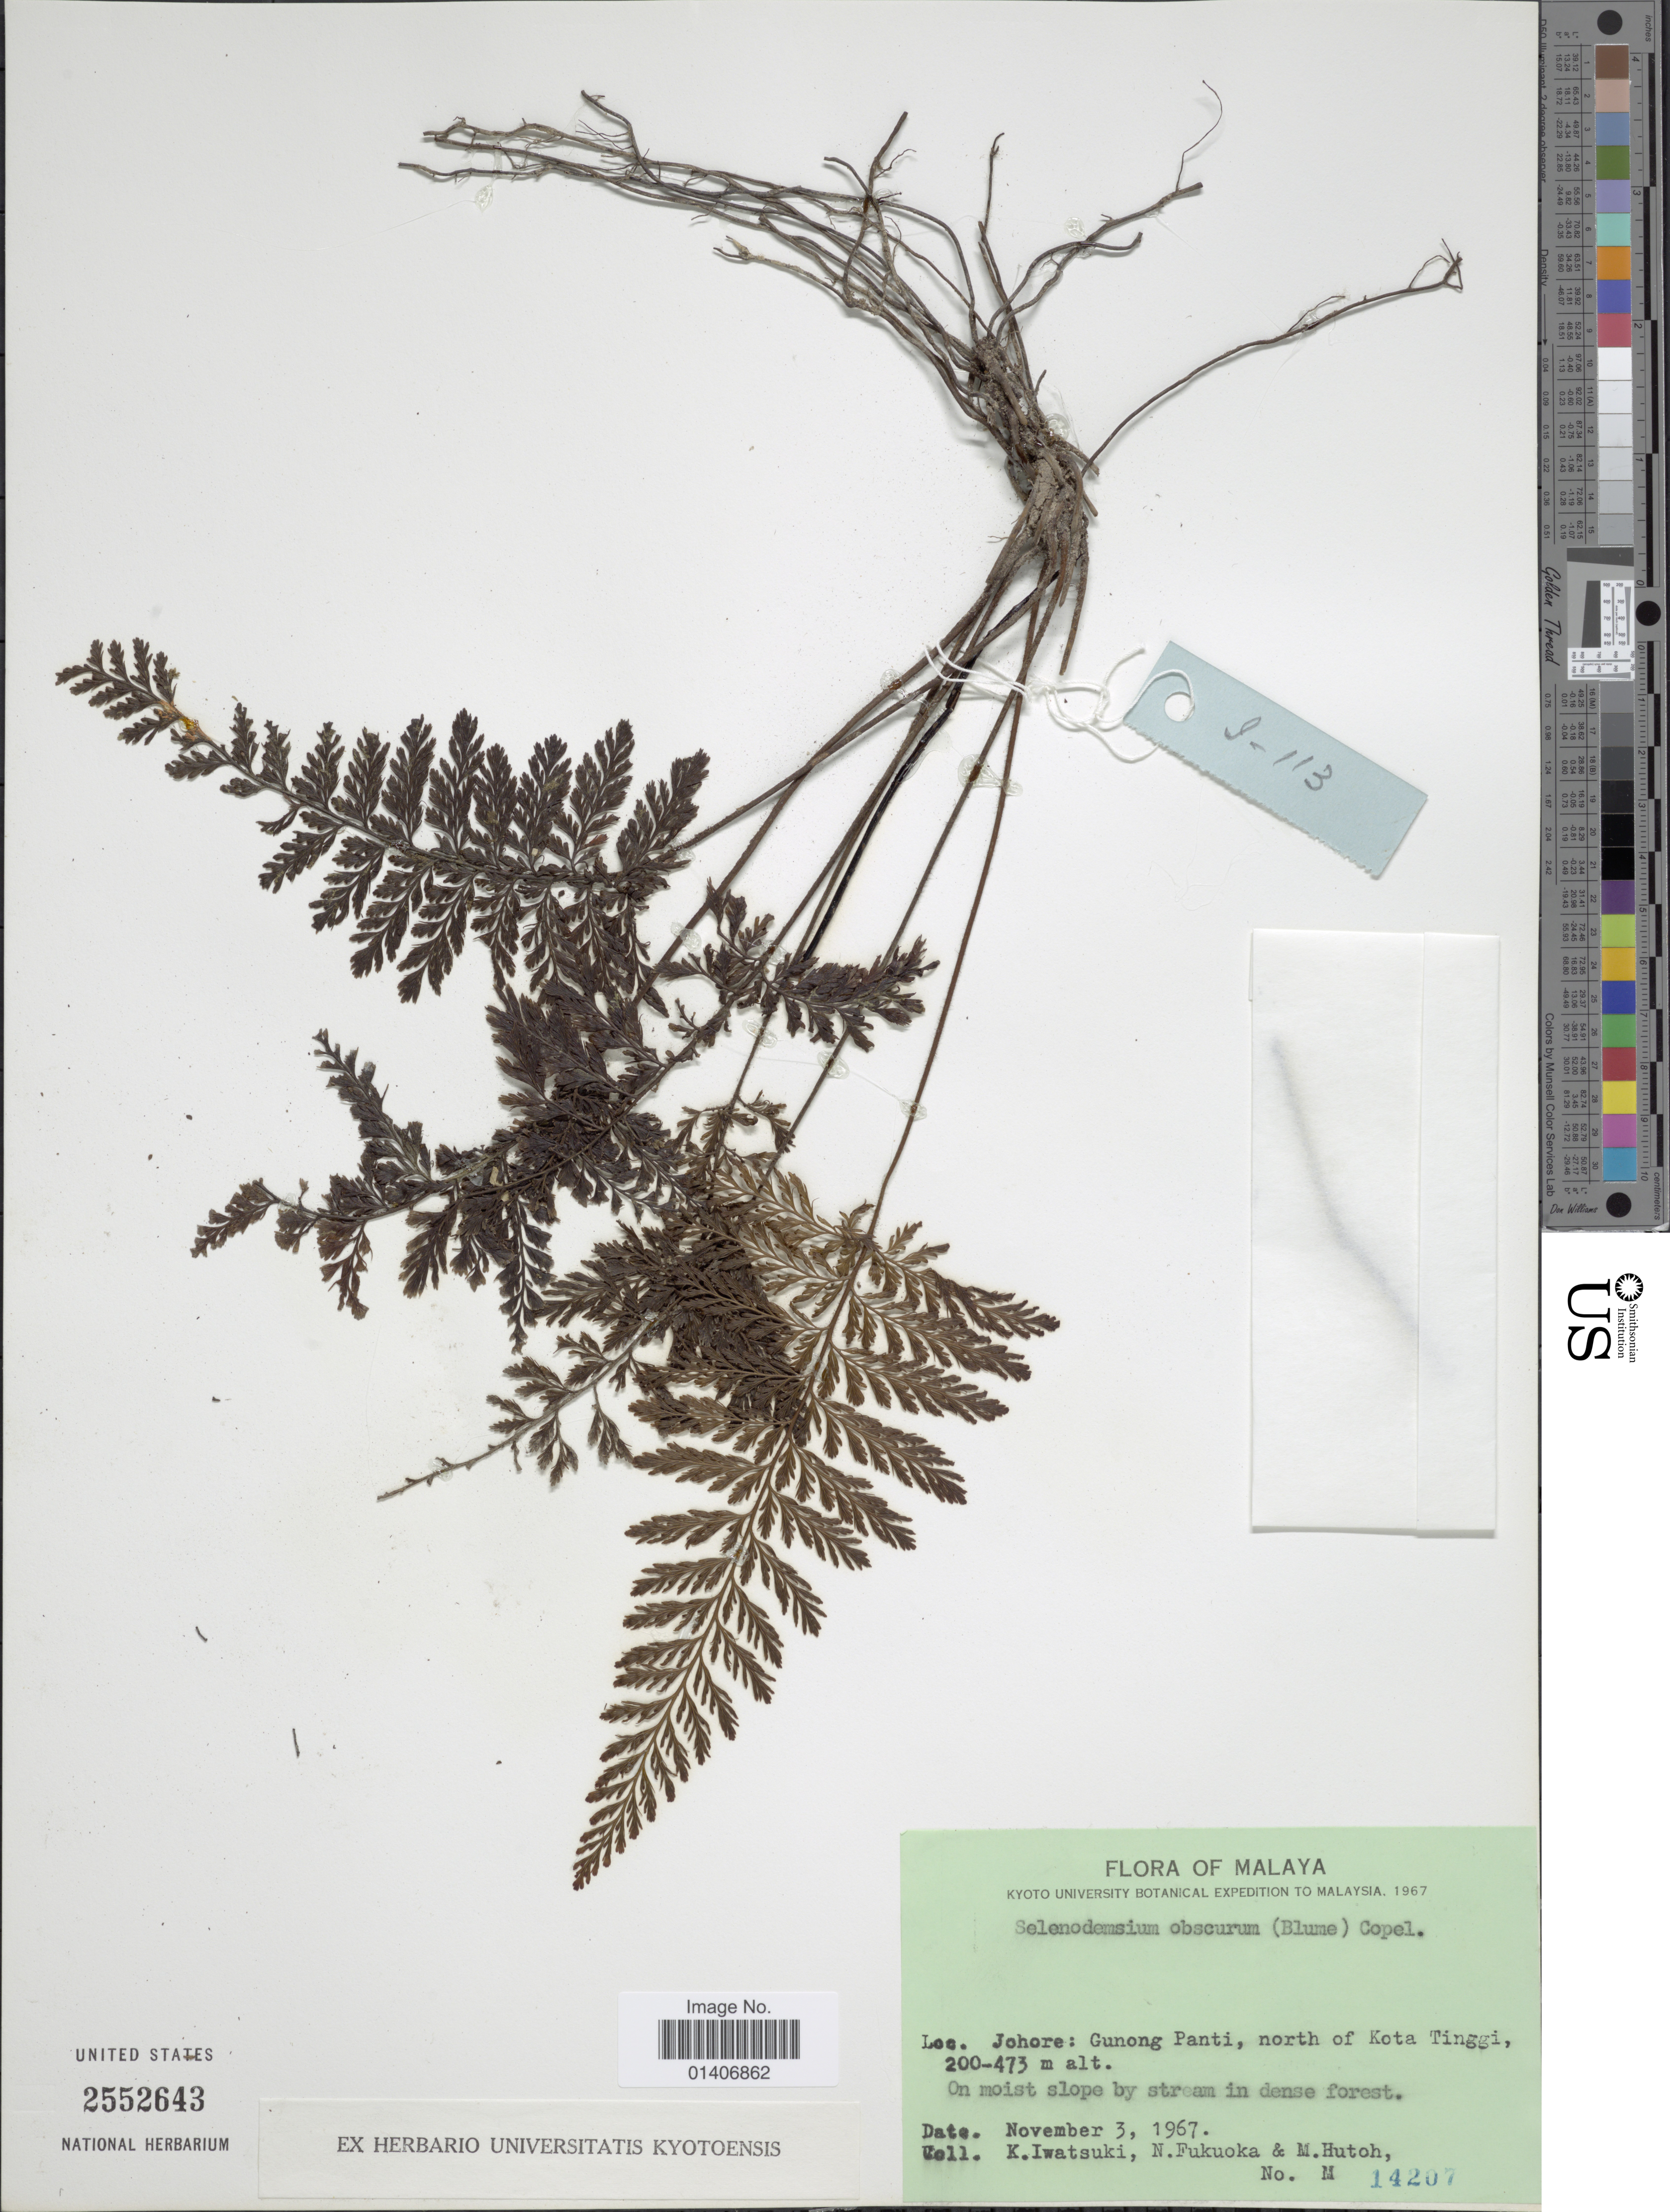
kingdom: Plantae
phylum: Tracheophyta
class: Polypodiopsida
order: Hymenophyllales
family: Hymenophyllaceae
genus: Abrodictyum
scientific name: Abrodictyum obscurum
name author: (Blume) Ebihara & K. Iwats.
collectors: K. Iwatsuki, N. Fukuoka & M. Hutoh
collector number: M 14207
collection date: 1967-11-03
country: Malaysia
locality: Malaya, Johore: Gunong Panti, north of Kota Tinggi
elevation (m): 200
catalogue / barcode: US 2552643